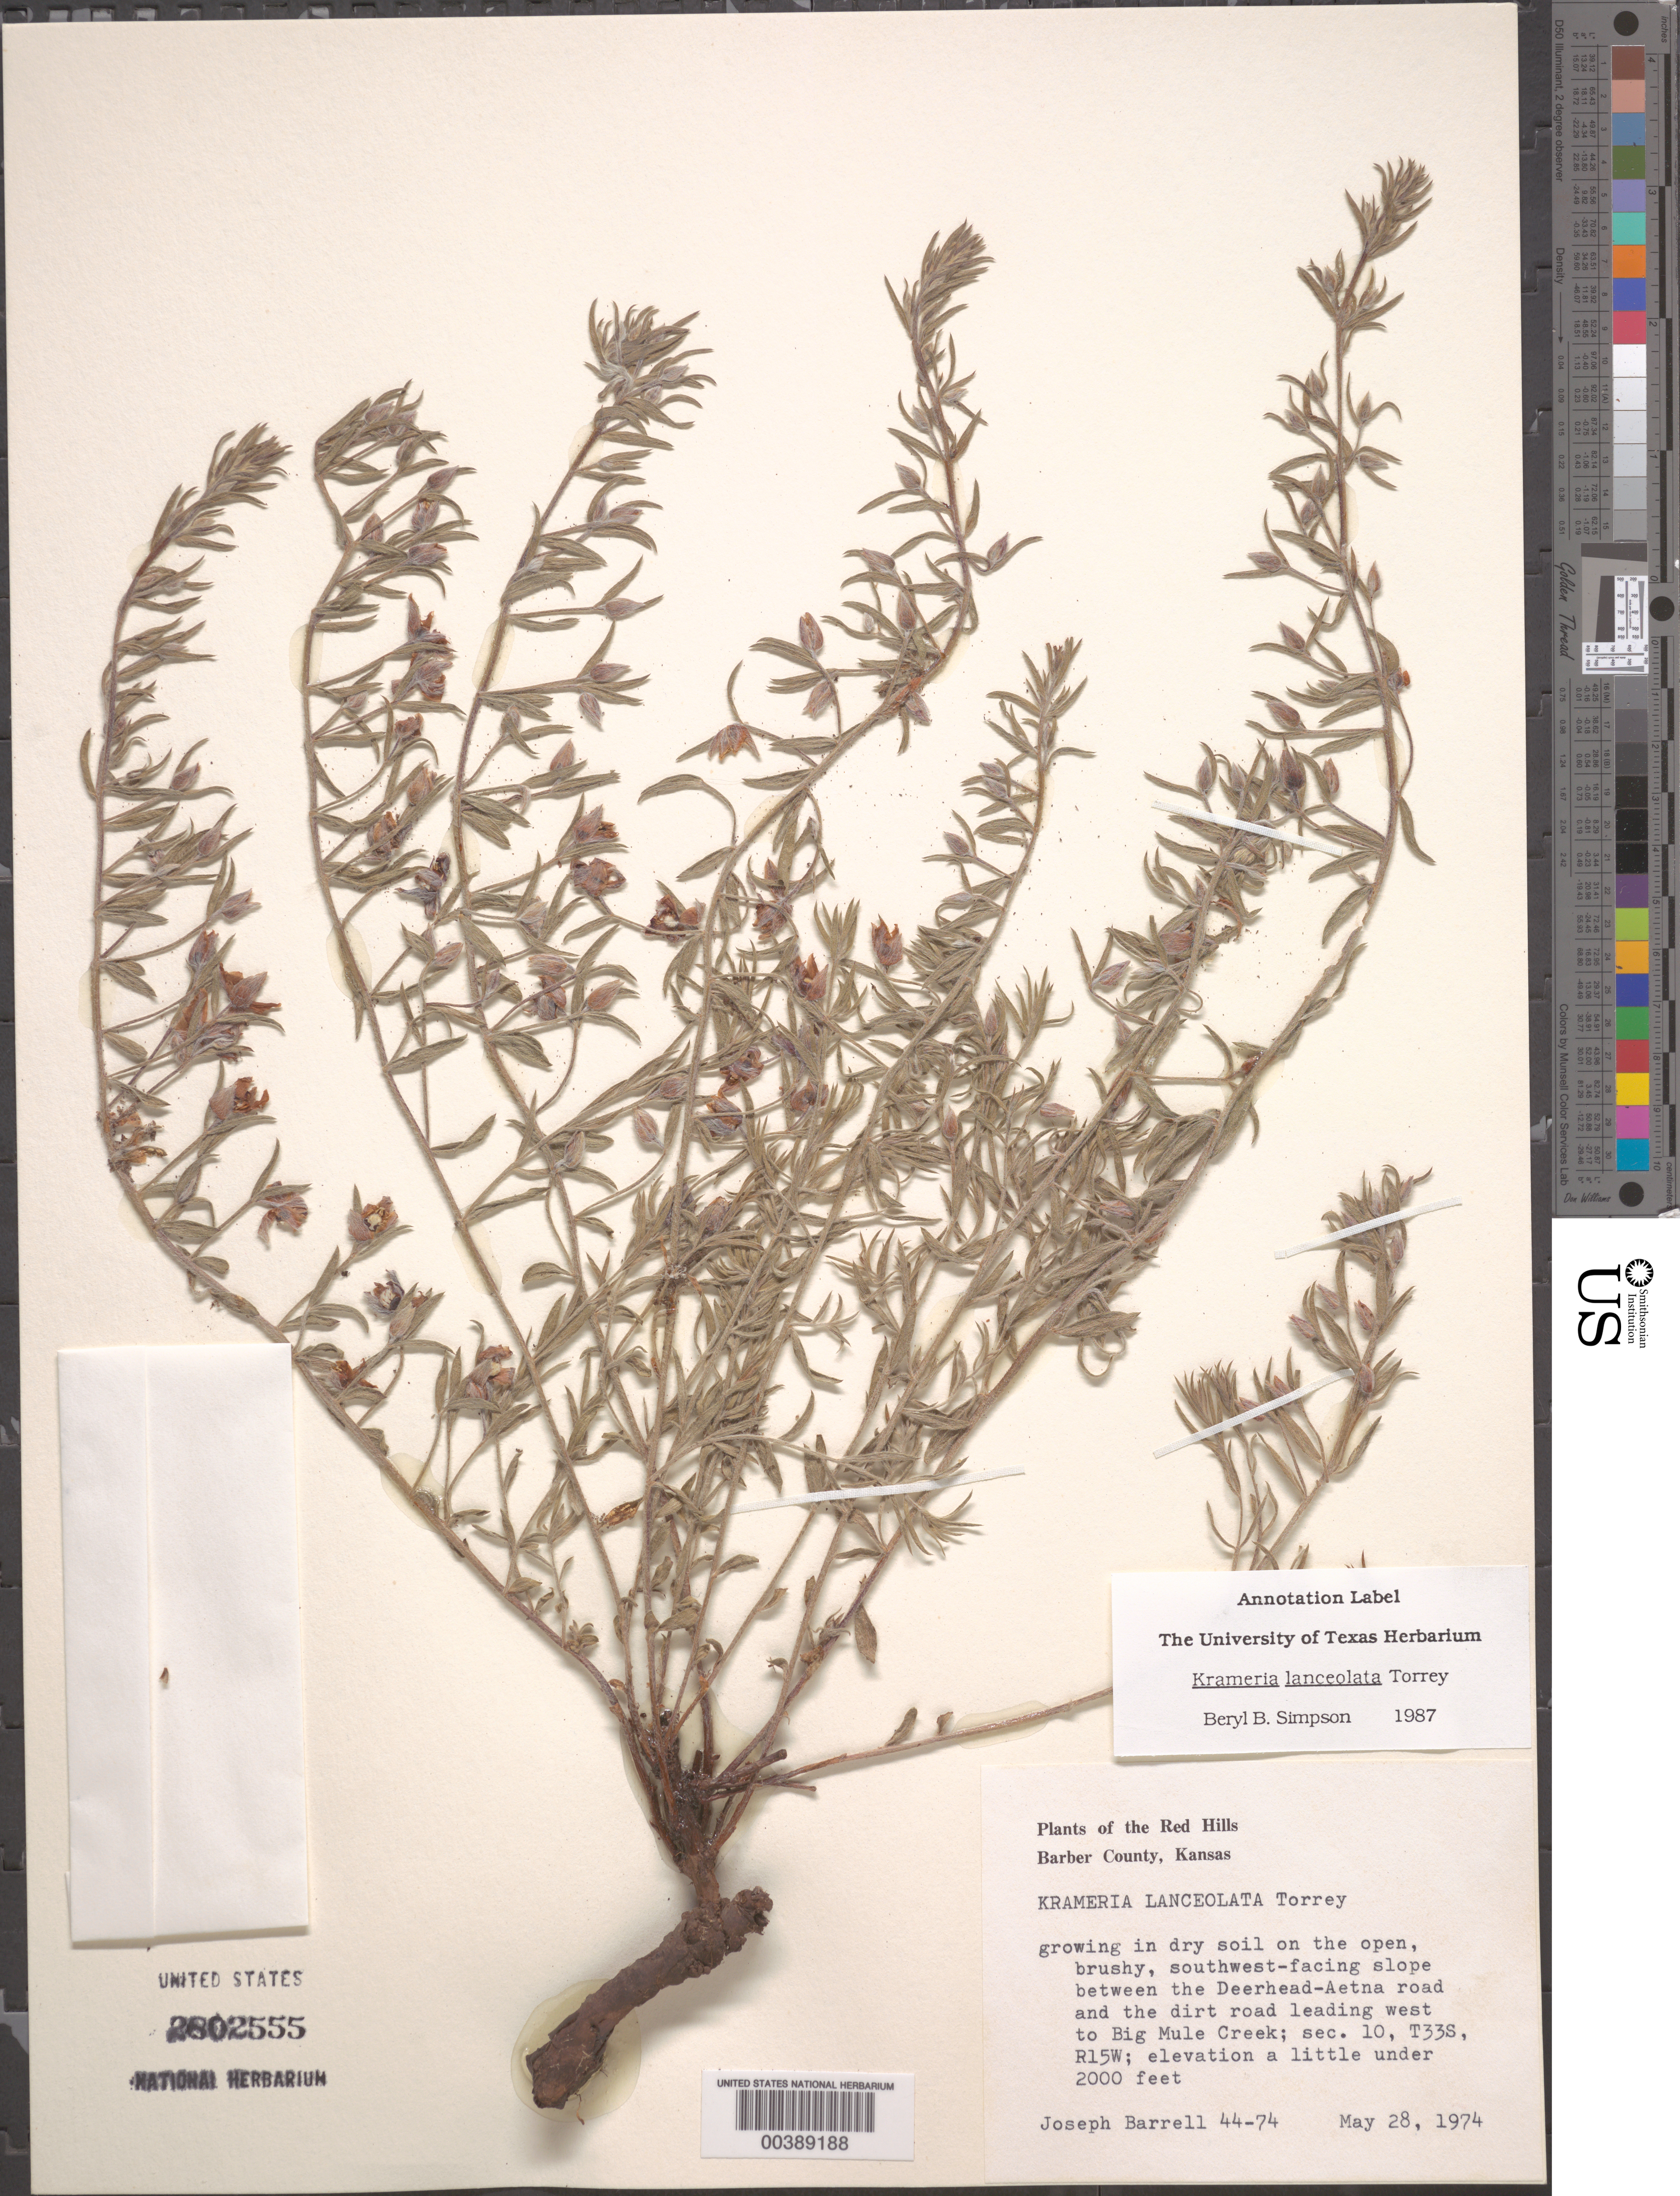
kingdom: Plantae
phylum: Tracheophyta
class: Magnoliopsida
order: Zygophyllales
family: Krameriaceae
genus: Krameria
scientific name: Krameria lanceolata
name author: Torr.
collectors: J. Barrell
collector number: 44-74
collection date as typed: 28 May 1974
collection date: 1974-05-28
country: United States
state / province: Kansas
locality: Between the deerhead-aetna road and the dirt road leading w to big mule creek; sec. 10, t33s, r15w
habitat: In dry soil on the open brushy, sw facing slope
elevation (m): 610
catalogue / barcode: US 2802555